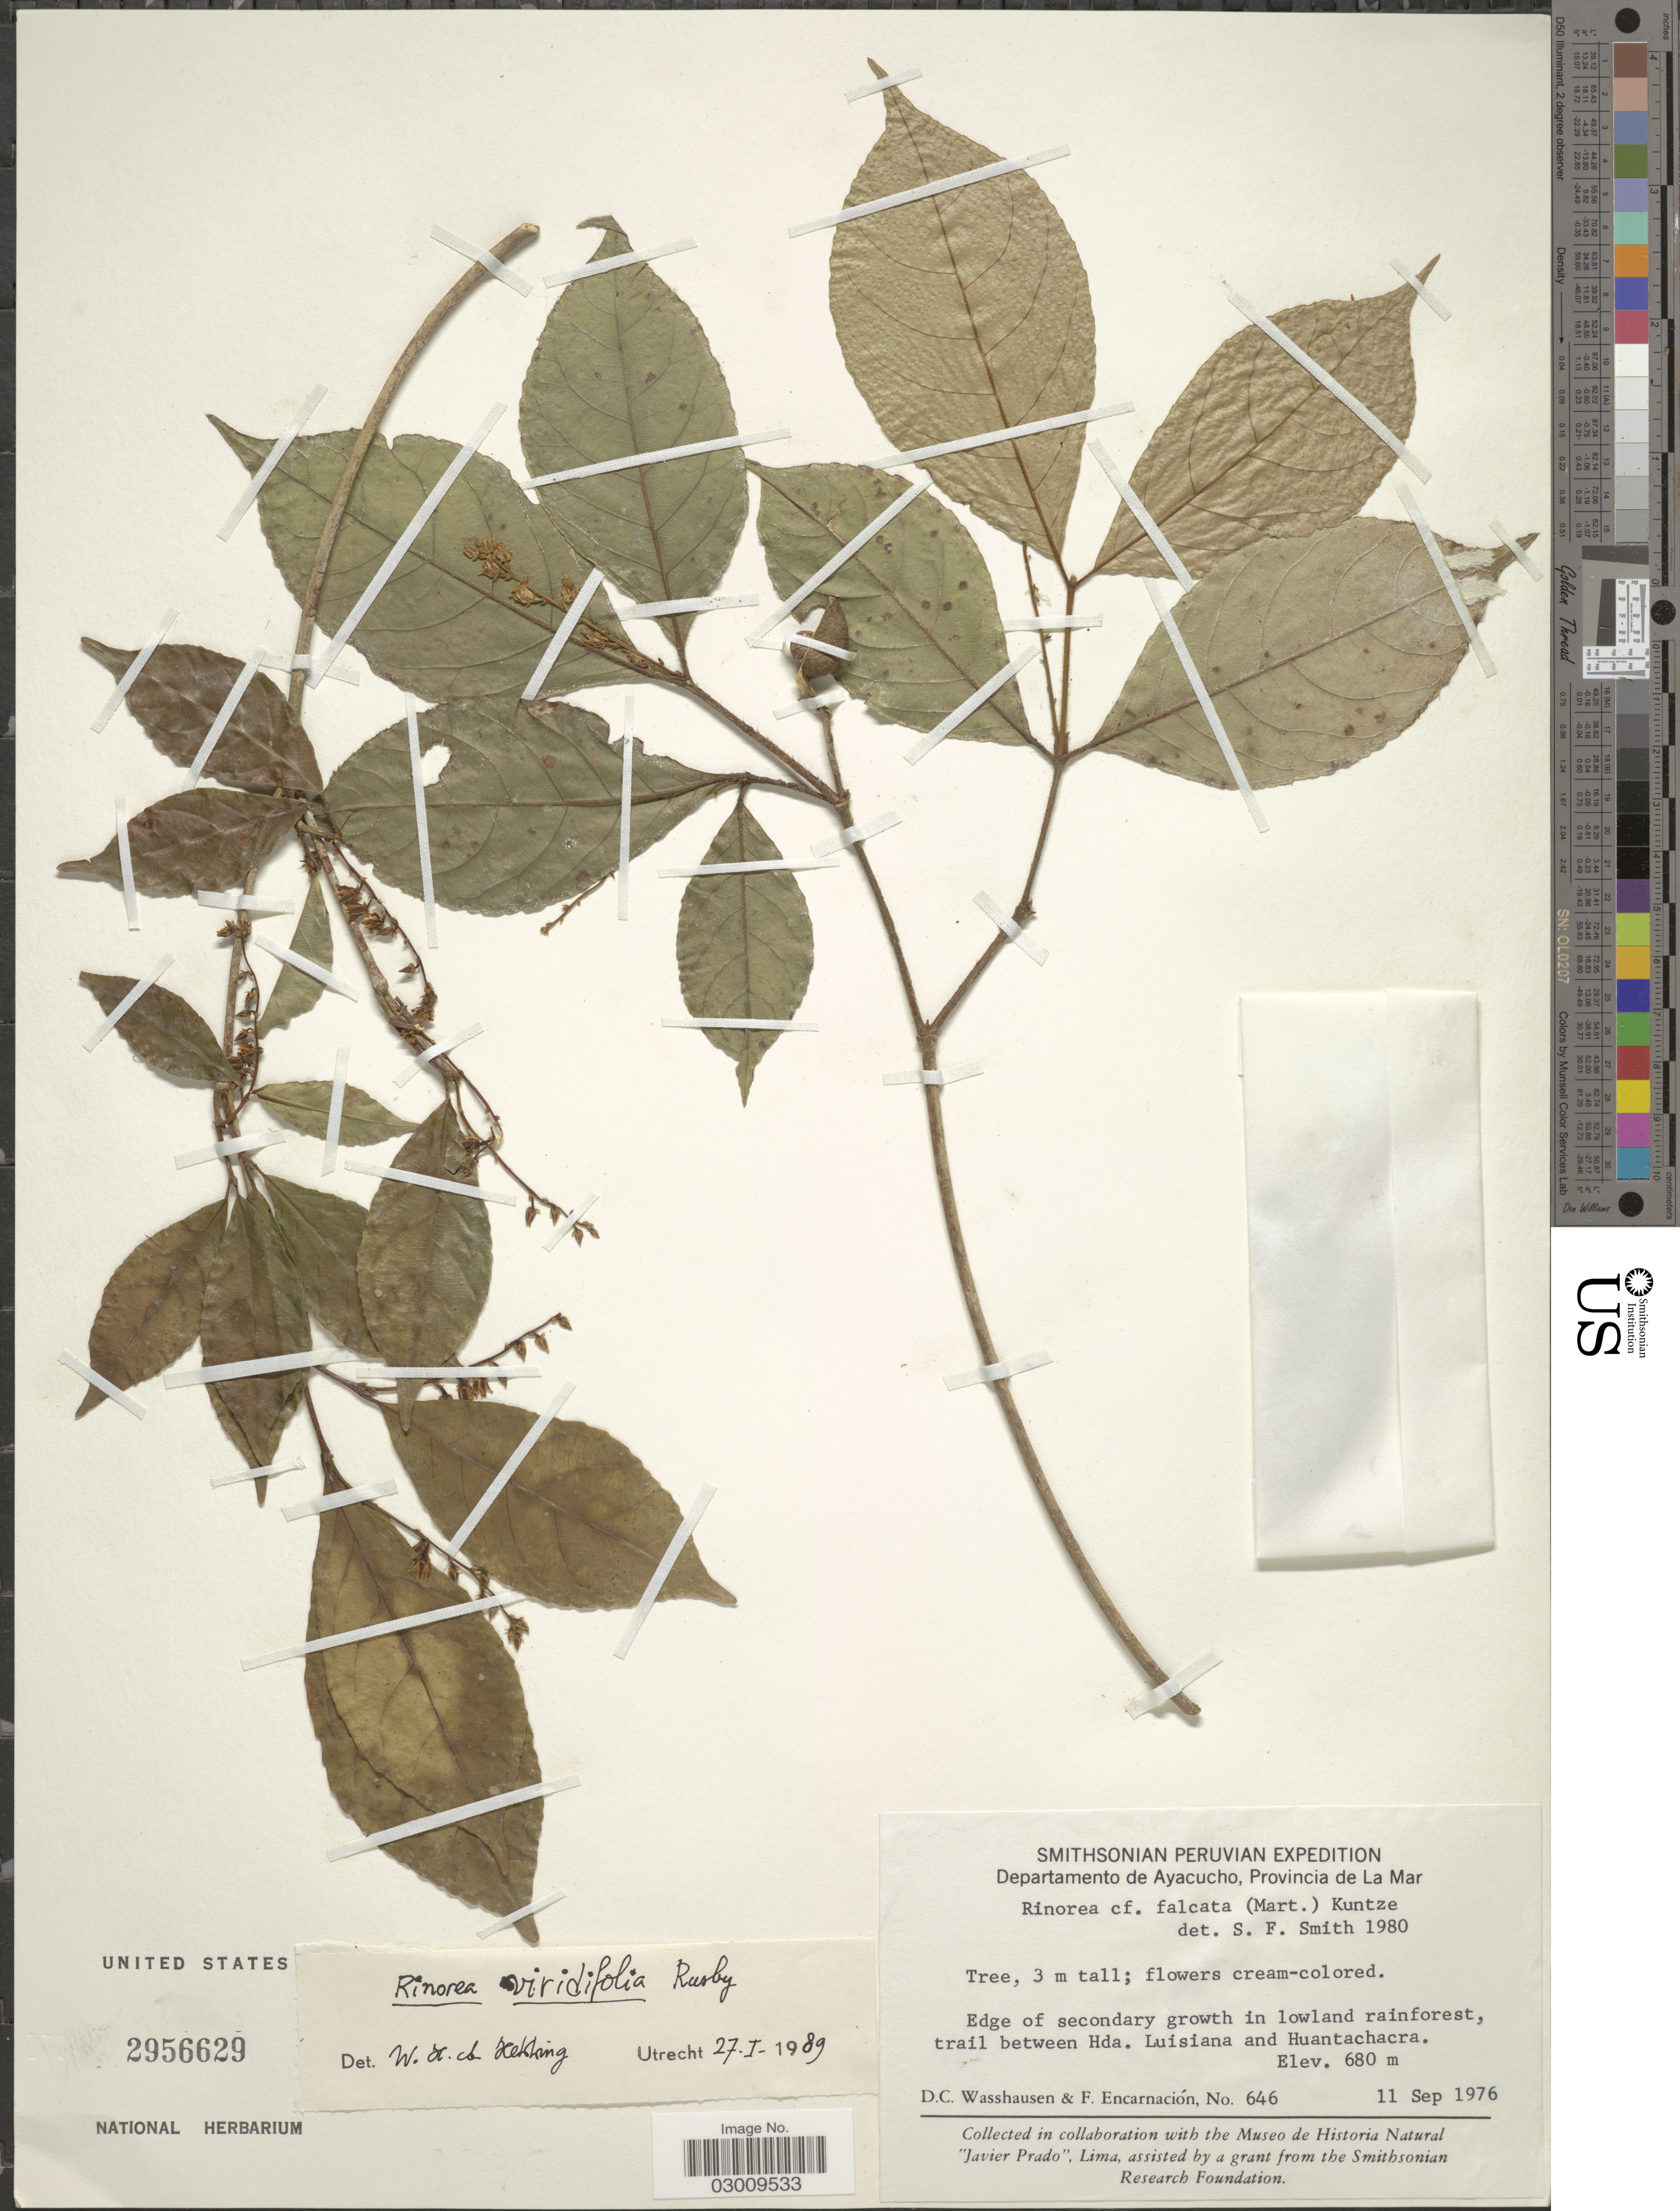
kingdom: Plantae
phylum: Tracheophyta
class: Magnoliopsida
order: Malpighiales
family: Violaceae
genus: Rinorea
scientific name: Rinorea viridifolia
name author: Rusby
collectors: D. C. Wasshausen & F. Encarnación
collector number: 646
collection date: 1976-09-11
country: Peru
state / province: Ayacucho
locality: Departamento de Ayacucho, Provincia de La Mar. Edge of secondary growth in lowland rainforest, trail between Hda. Luisiana and Huantachacra.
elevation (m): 680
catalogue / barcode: US 2956629